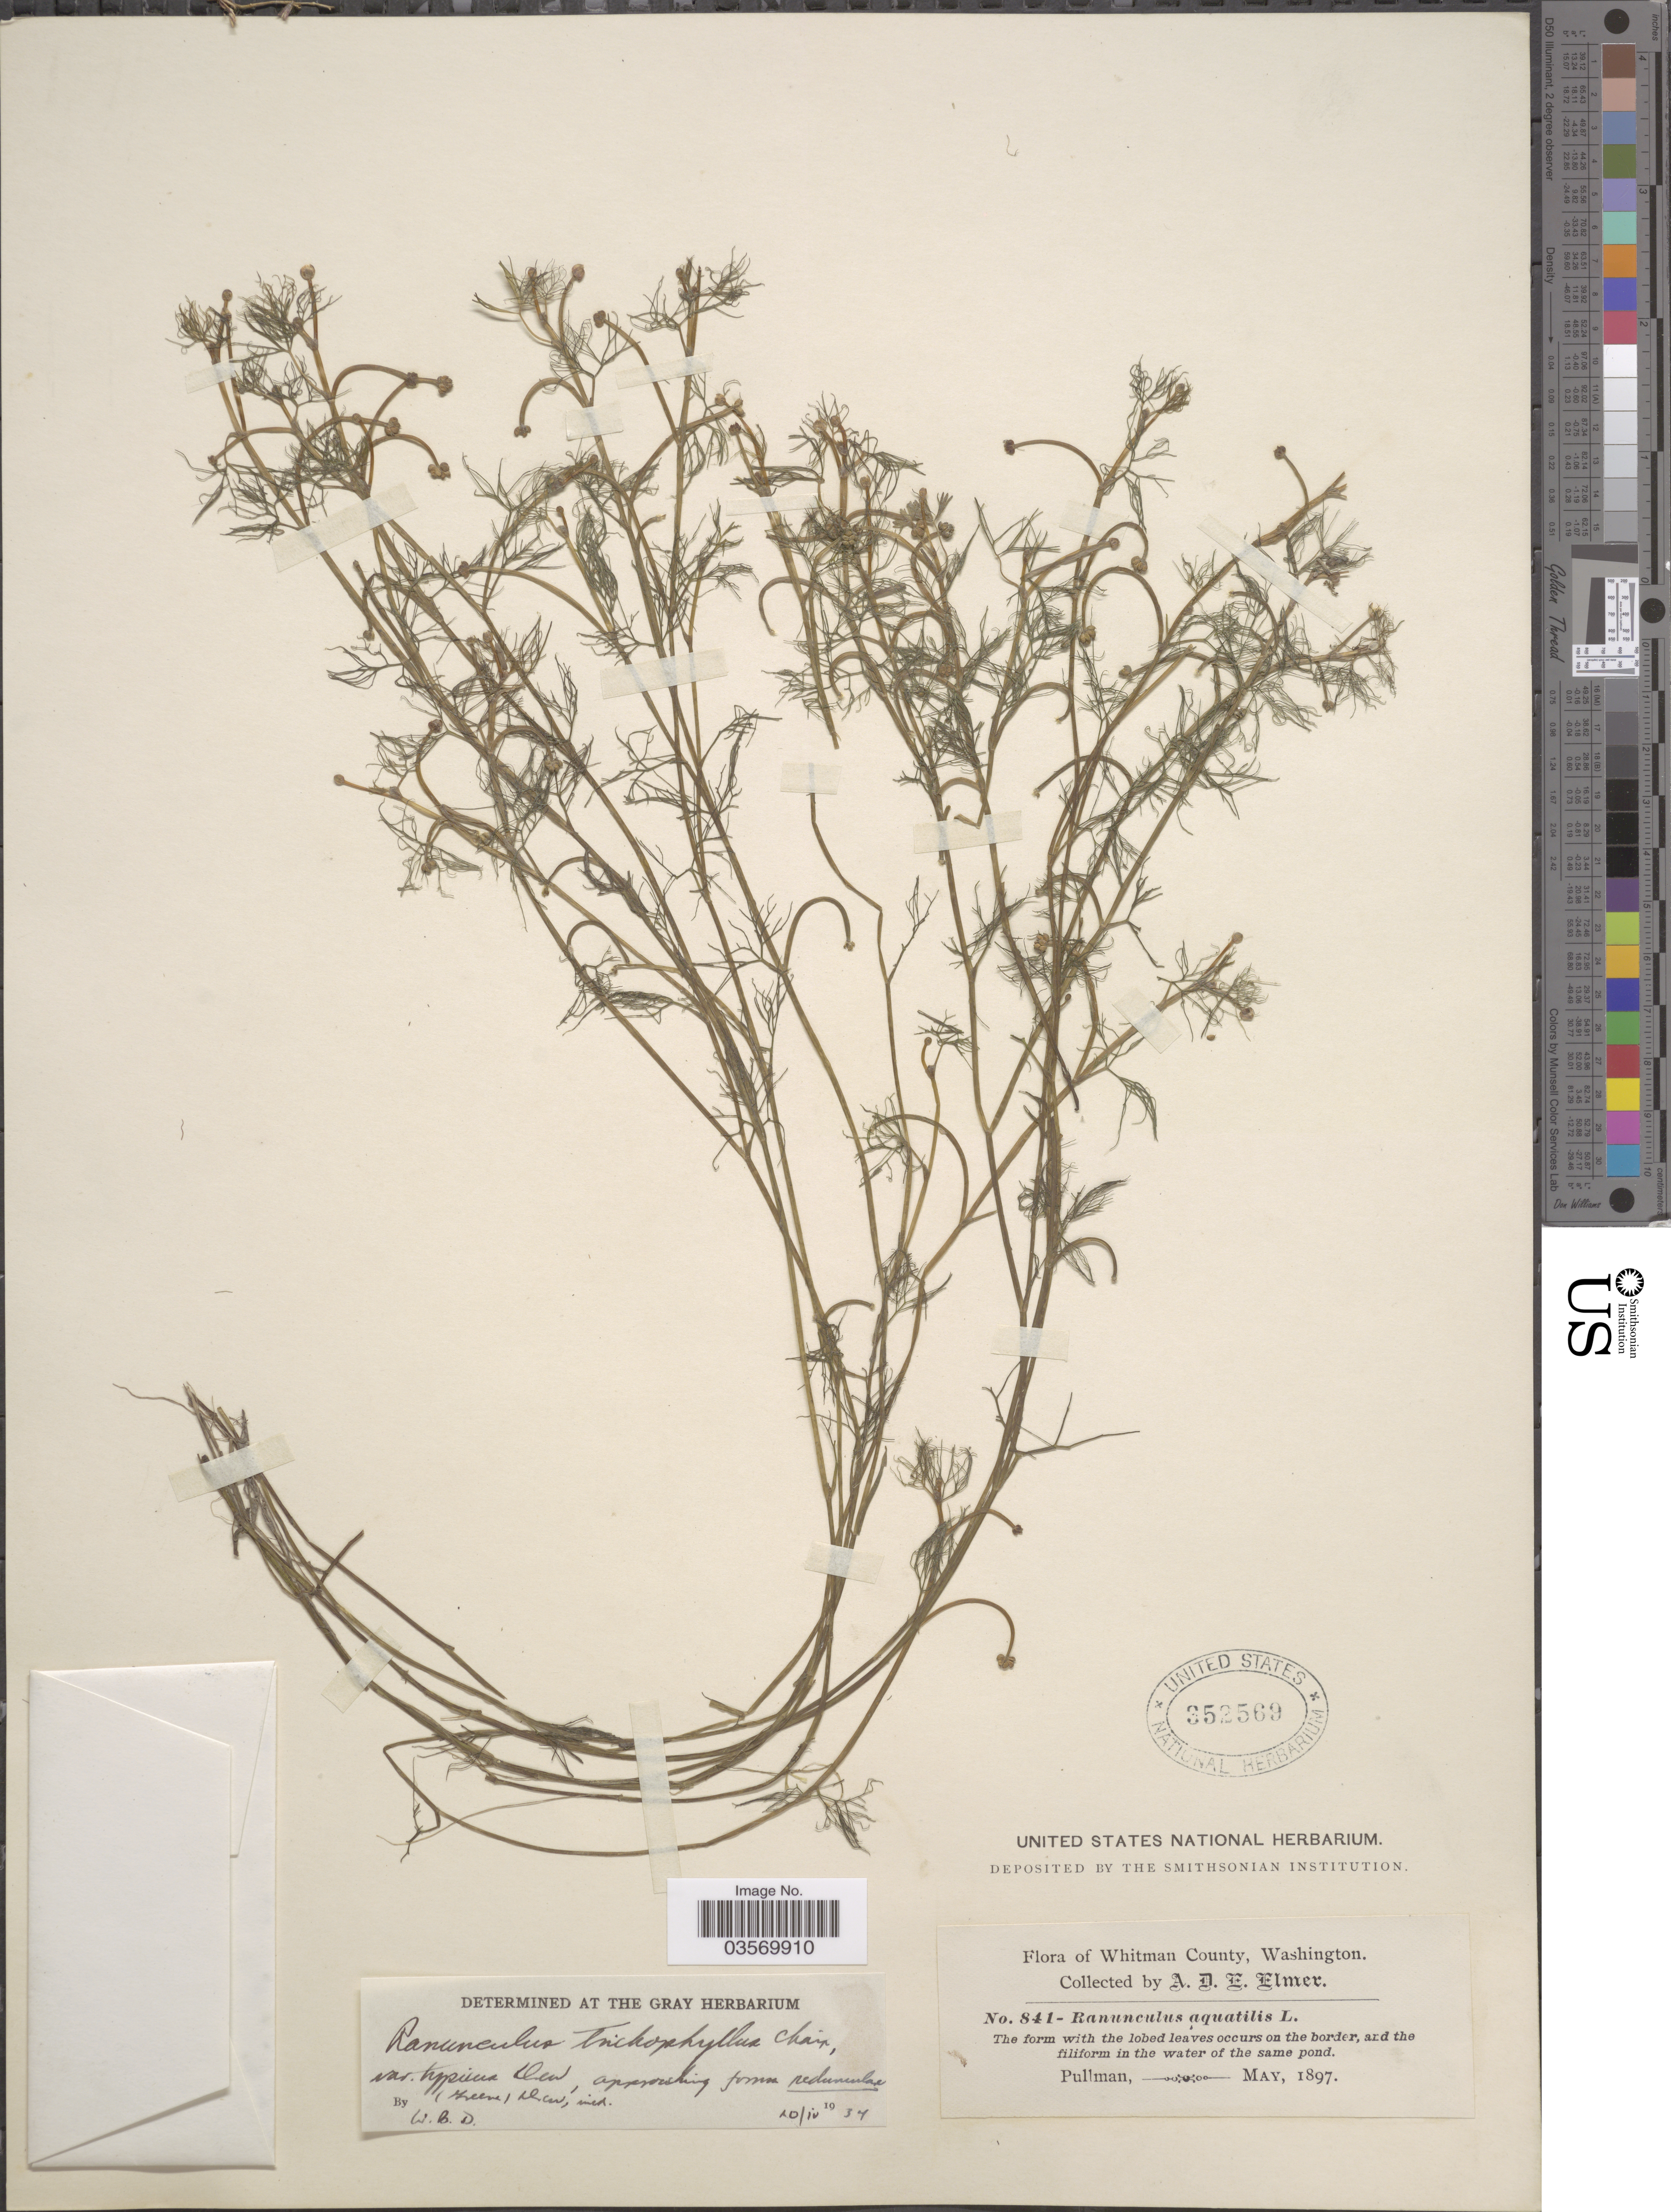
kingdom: Plantae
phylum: Tracheophyta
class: Magnoliopsida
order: Ranunculales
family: Ranunculaceae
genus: Ranunculus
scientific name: Ranunculus trichophyllus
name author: Chaix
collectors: A. D. E. Elmer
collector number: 841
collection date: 1897-05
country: United States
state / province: Washington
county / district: Whitman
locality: Whitman County. Pullman.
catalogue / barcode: US 352569